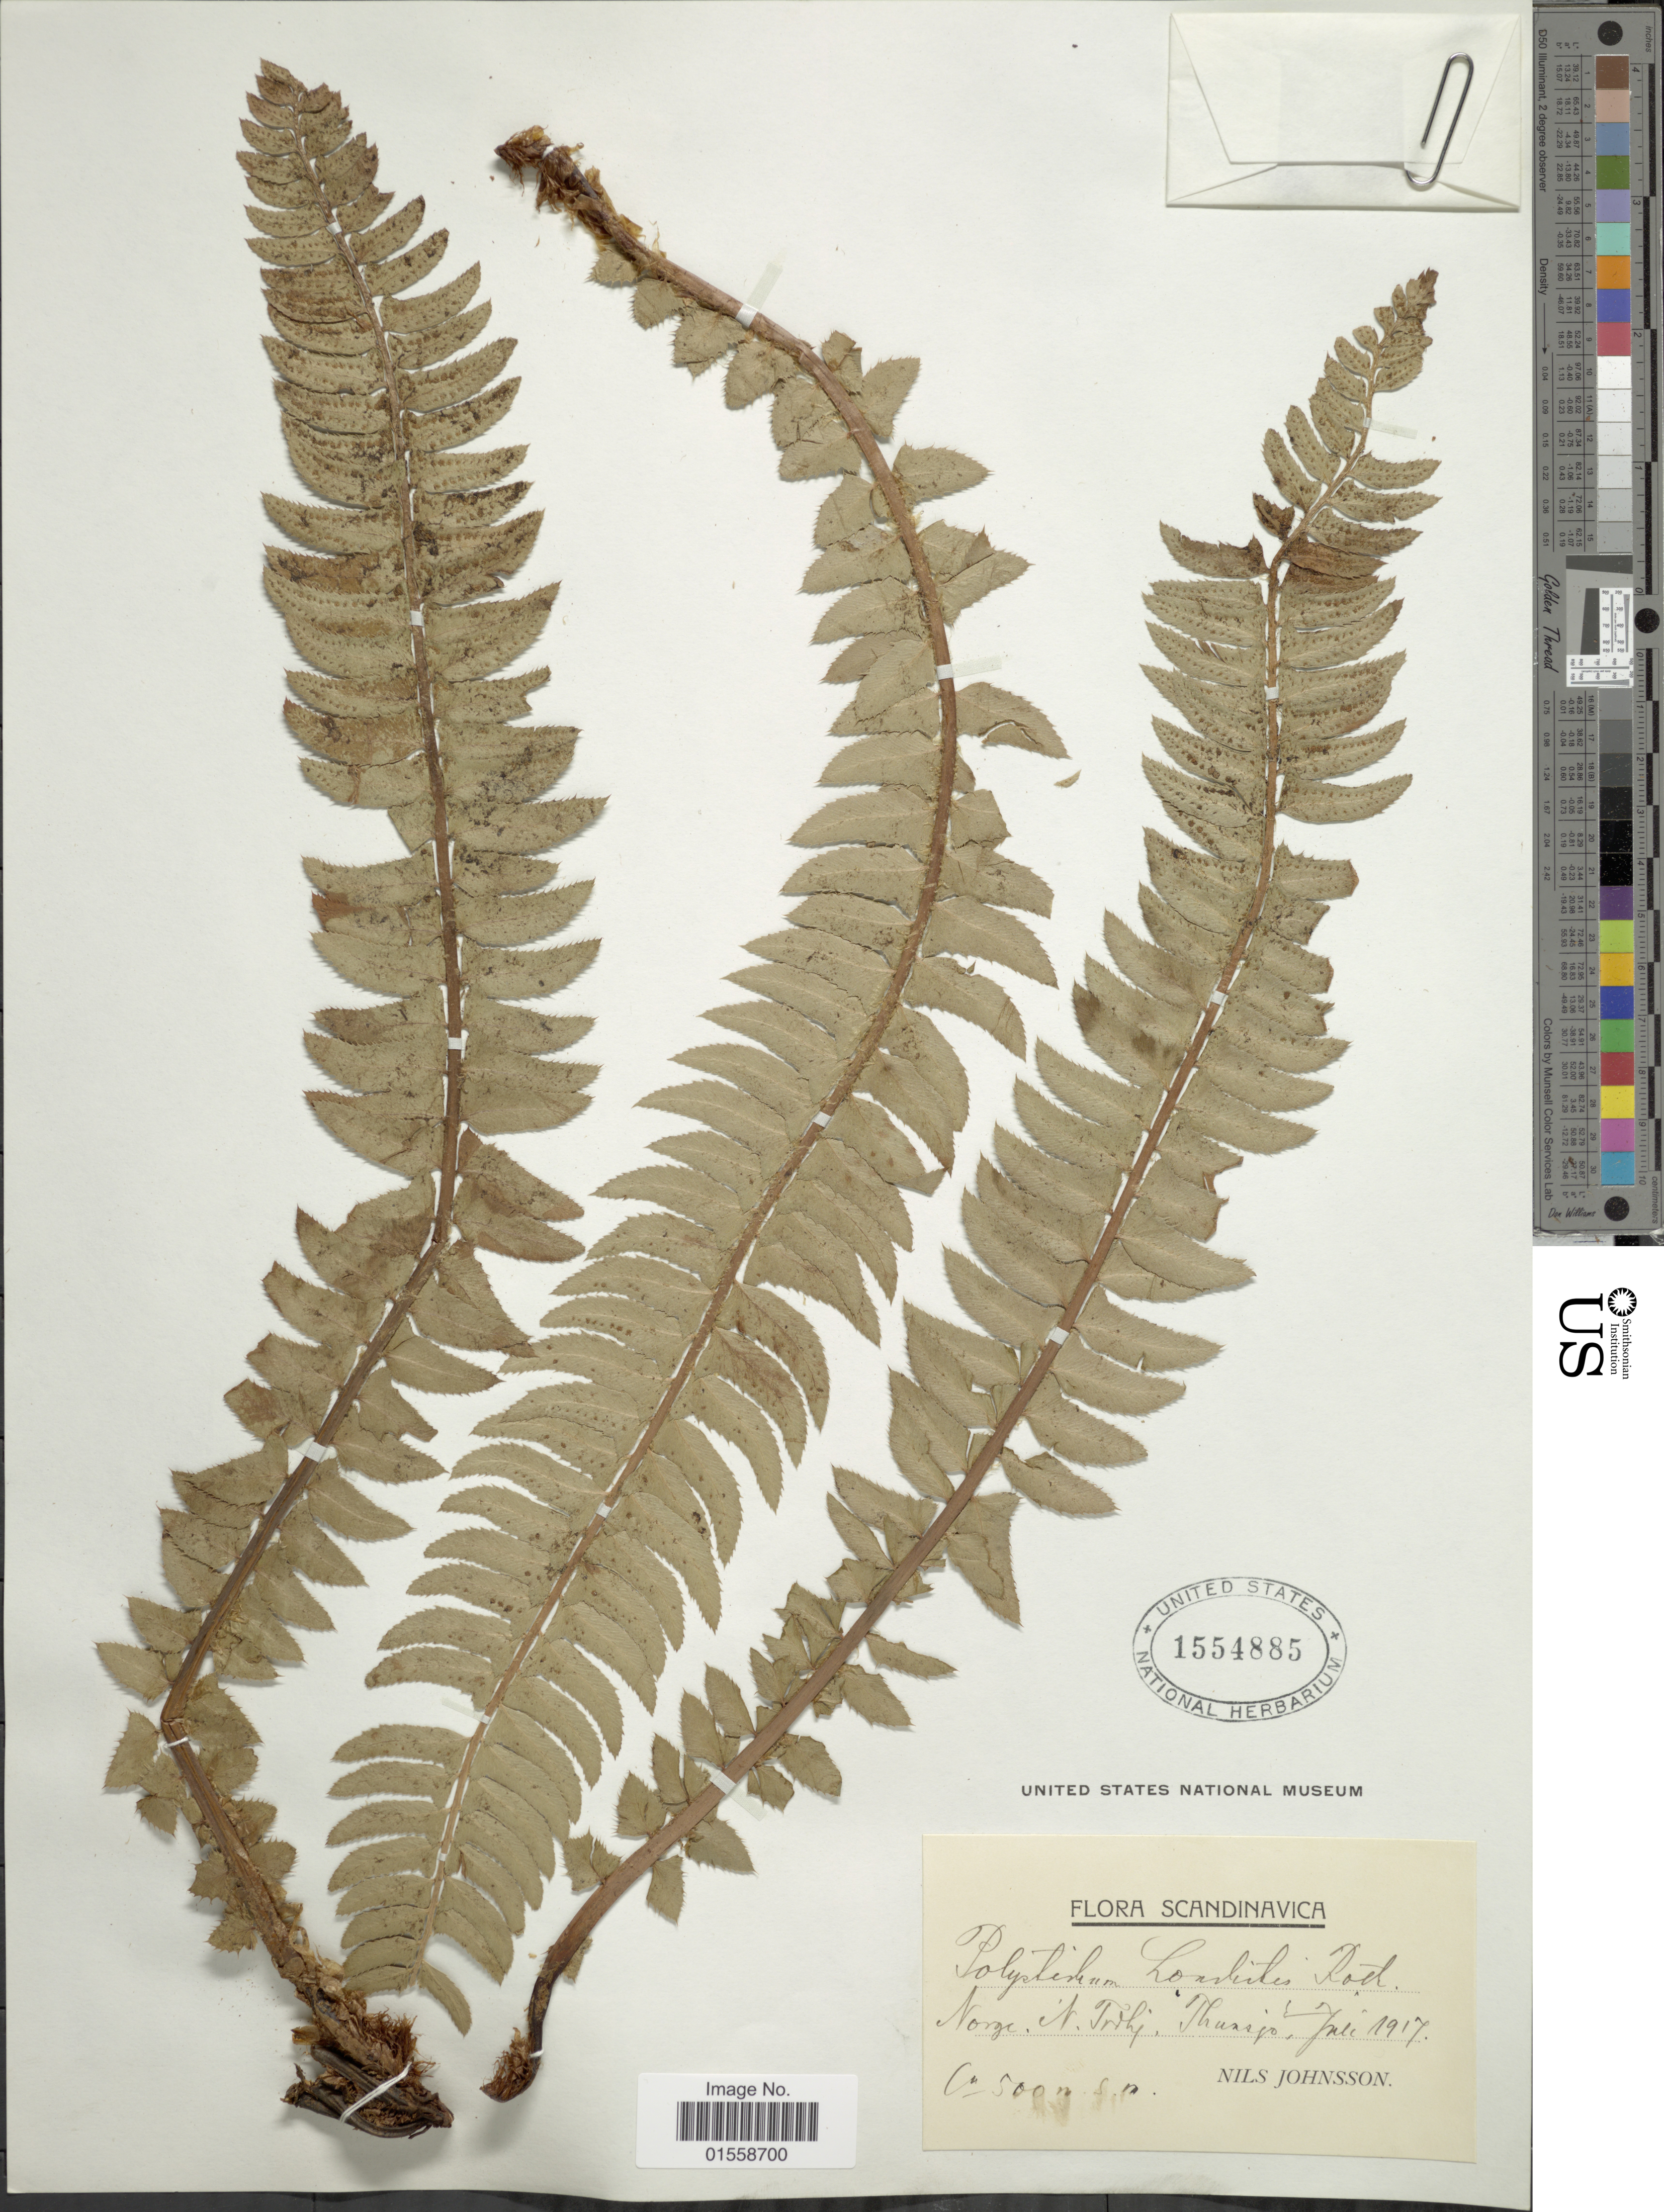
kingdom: Plantae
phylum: Tracheophyta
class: Polypodiopsida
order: Polypodiales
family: Dryopteridaceae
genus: Polystichum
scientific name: Polystichum lonchitis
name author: (Roth) L.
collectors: N. Johnsson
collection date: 1917-07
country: Norway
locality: Scandinavica, Norge , N Trdhj, Thursjo. [interpreted]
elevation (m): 500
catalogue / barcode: US 1554885